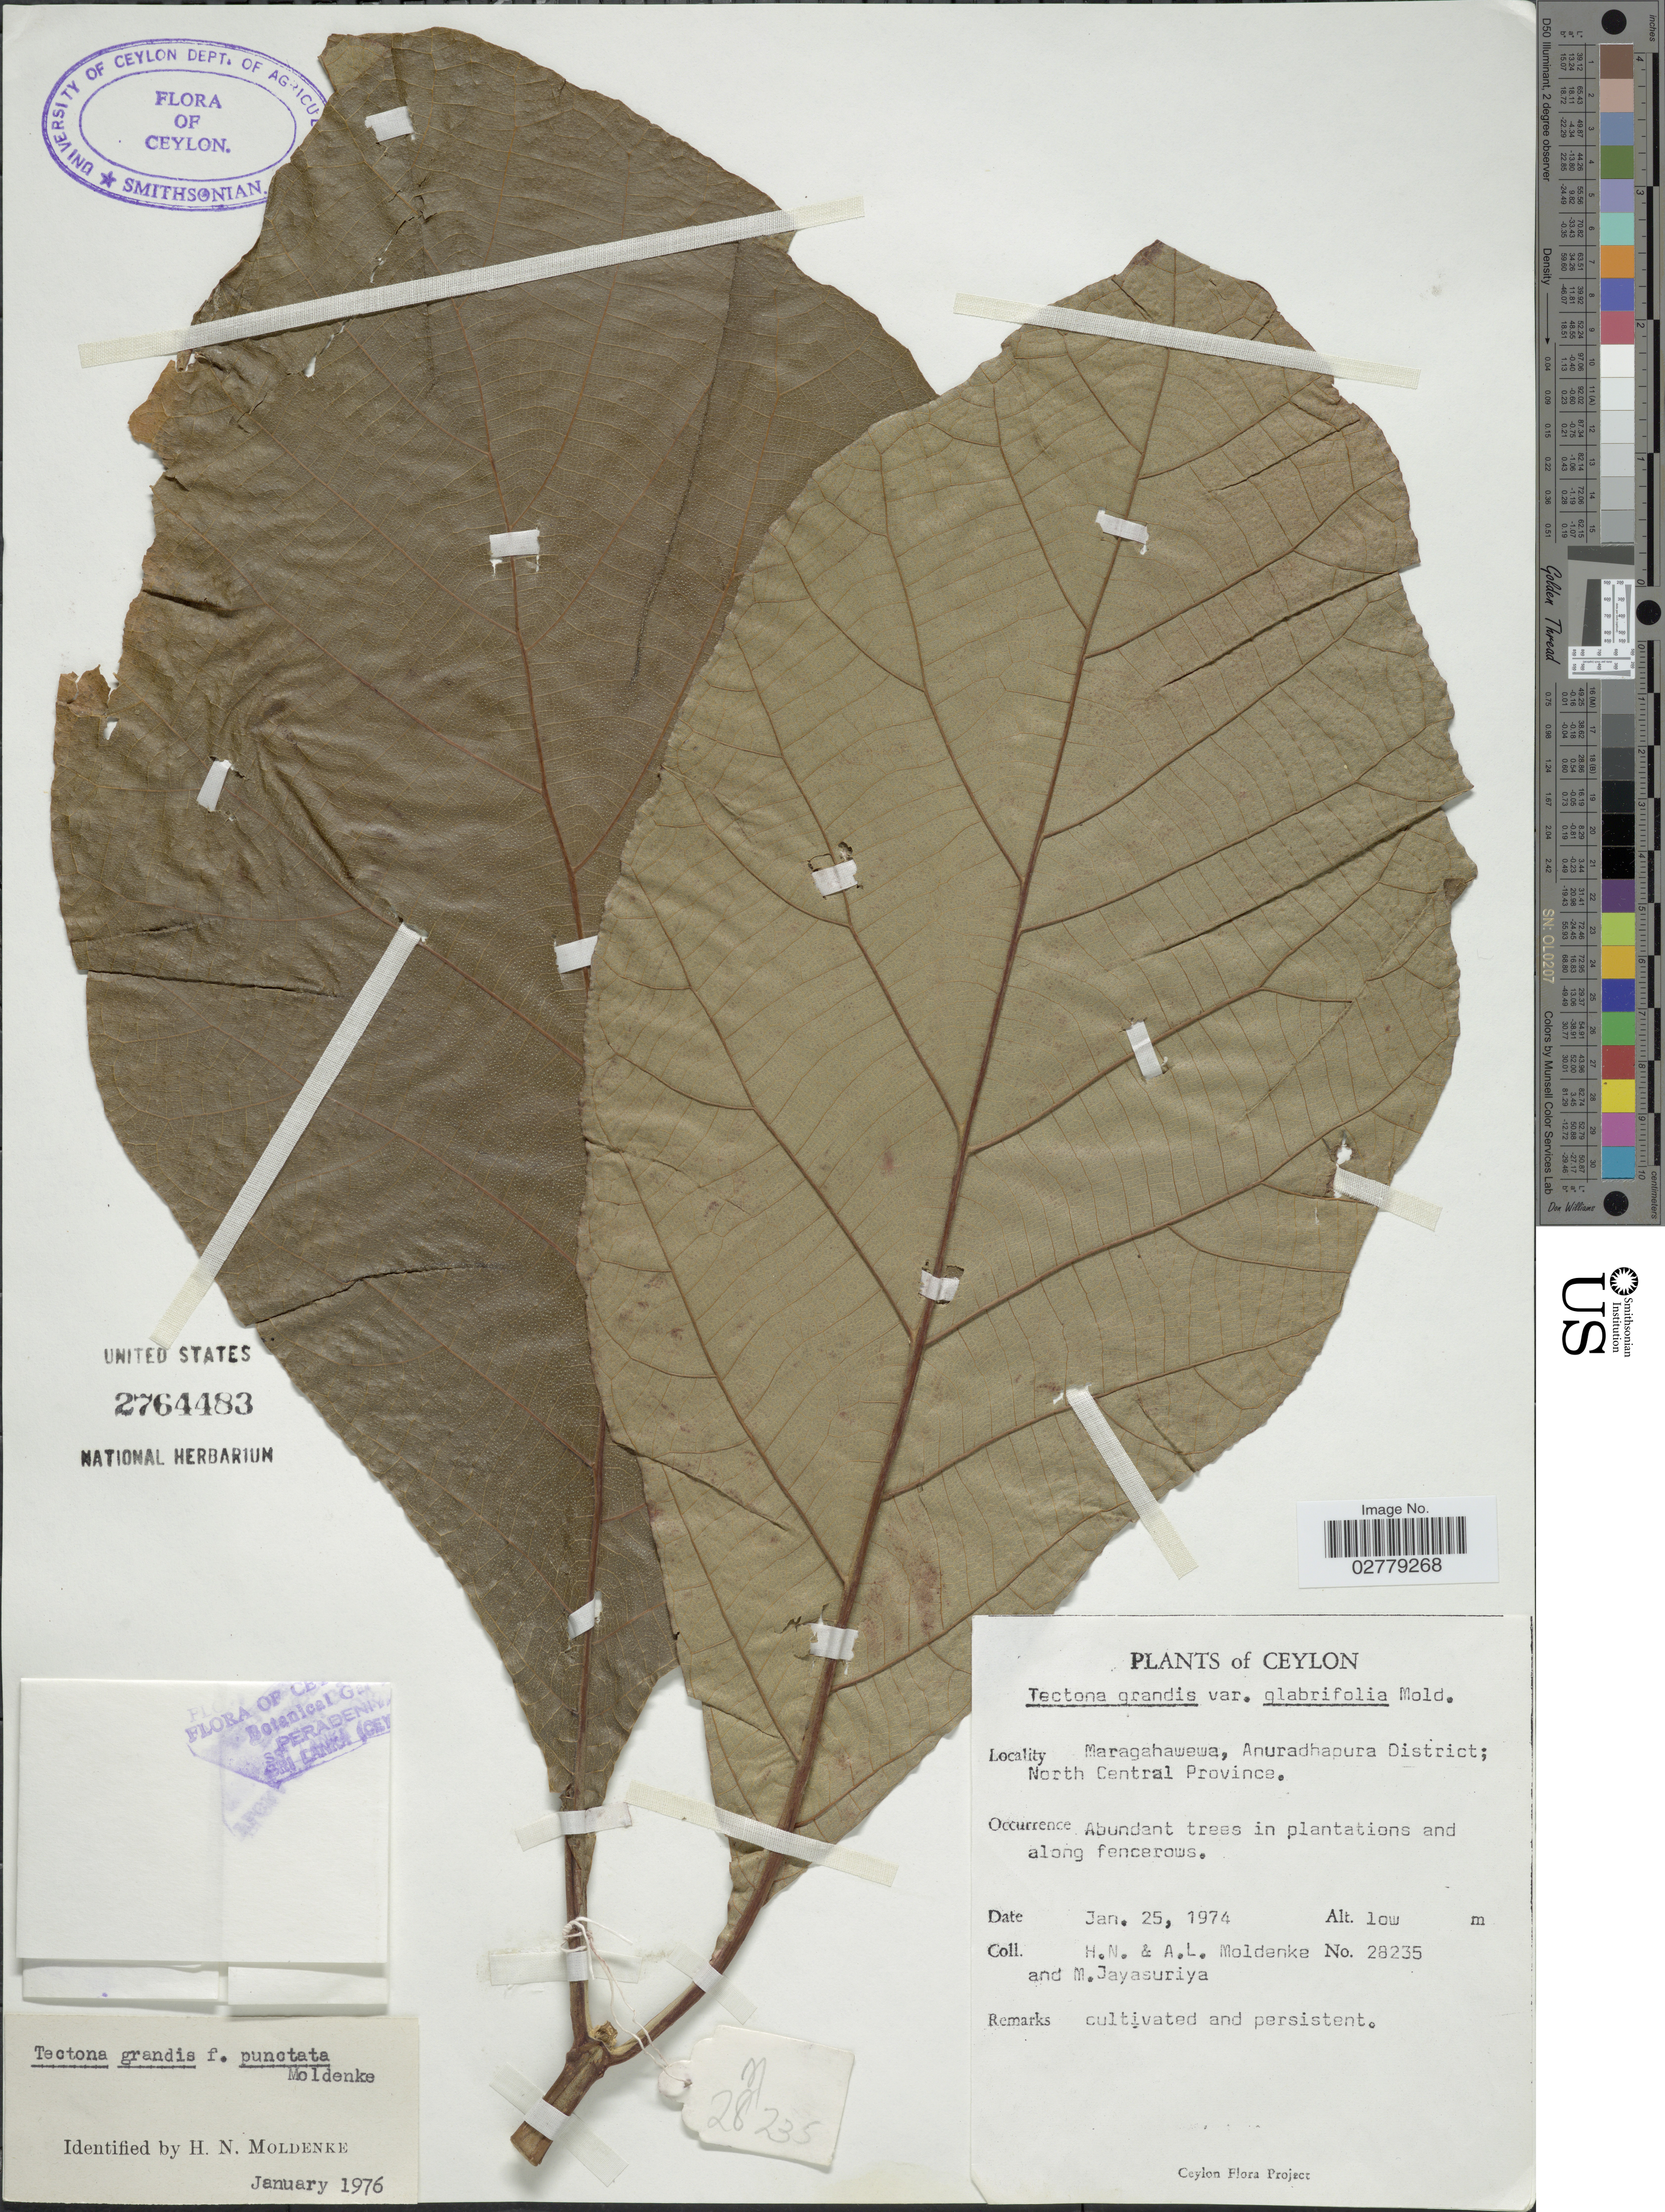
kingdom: Plantae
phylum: Tracheophyta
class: Magnoliopsida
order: Lamiales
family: Lamiaceae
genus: Tectona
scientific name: Tectona grandis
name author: L. f.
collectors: H. N. Moldenke, A. L. Moldenke & M. Jayasuriya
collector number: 28235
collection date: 1974-01-25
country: Sri Lanka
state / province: North Central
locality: Ceylon. Maragahawewa, Anuradhapura District; North Central Province.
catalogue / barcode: US 2764483